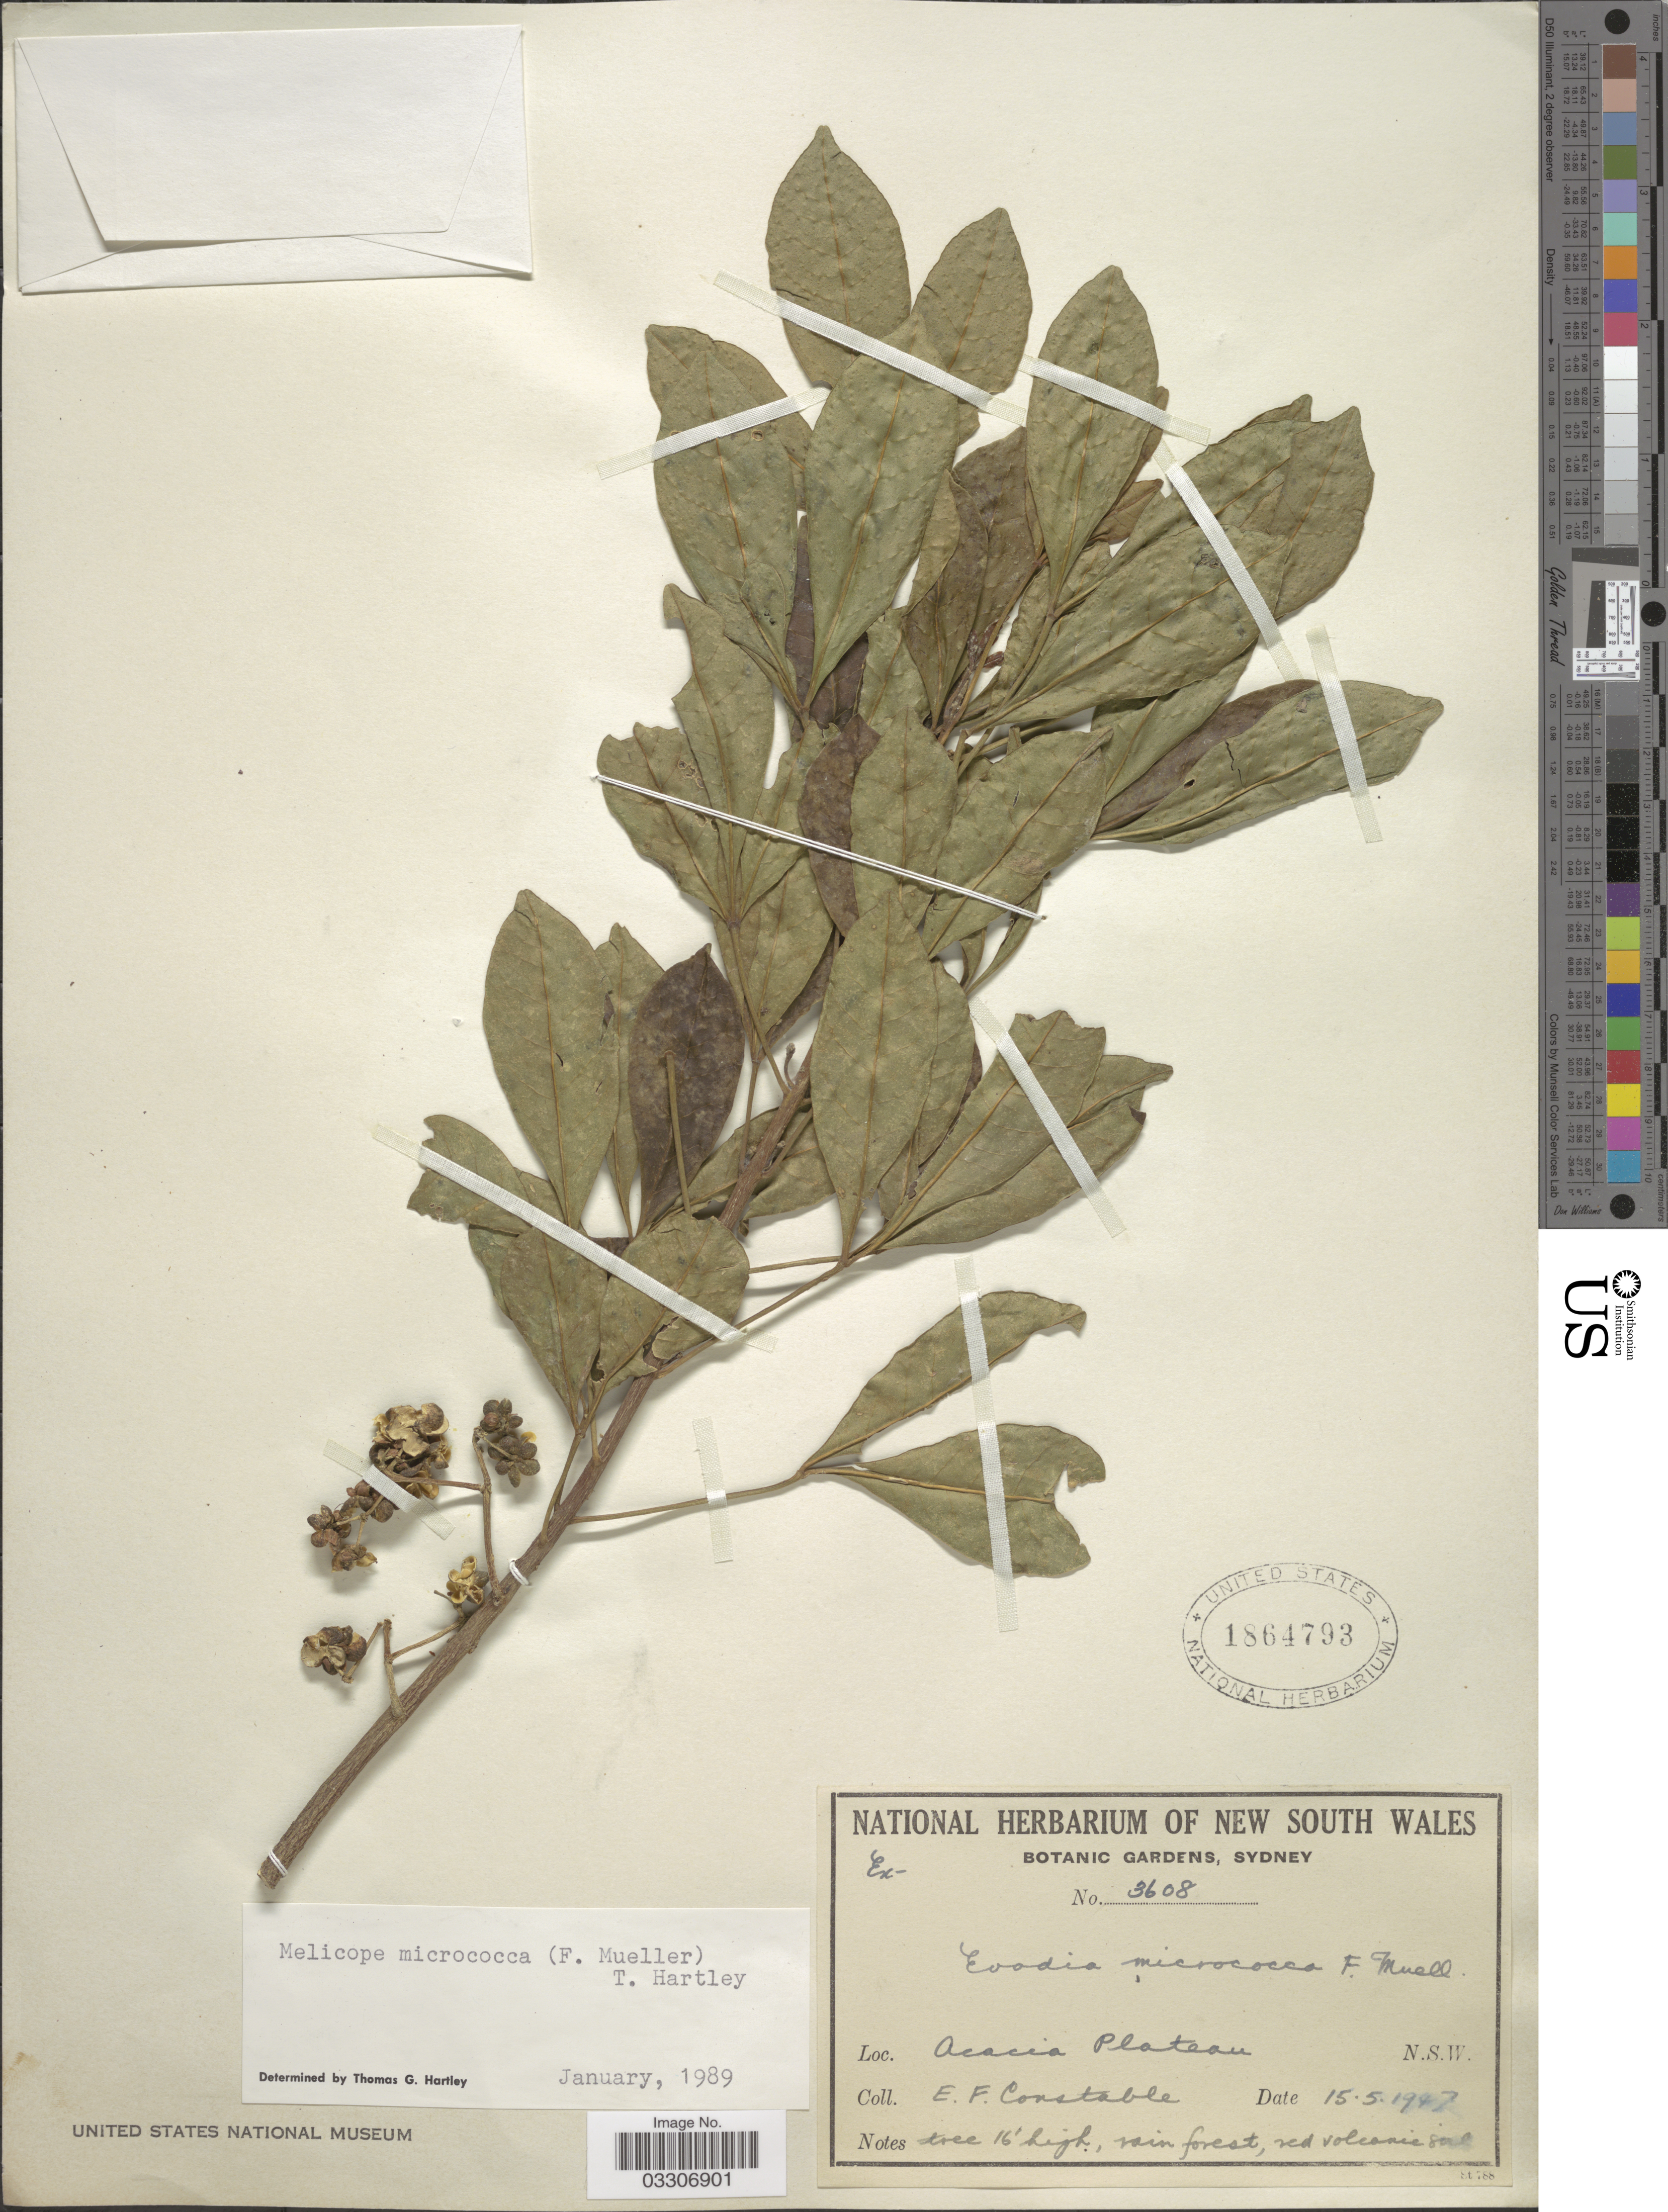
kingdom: Plantae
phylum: Tracheophyta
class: Magnoliopsida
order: Sapindales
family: Rutaceae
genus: Melicope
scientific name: Melicope micrococca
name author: (F. Muell.) T.G. Hartley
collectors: E. F. Constable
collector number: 3608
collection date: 1947-05-15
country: Australia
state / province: New South Wales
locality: Acacia Plateau.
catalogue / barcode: US 1864793